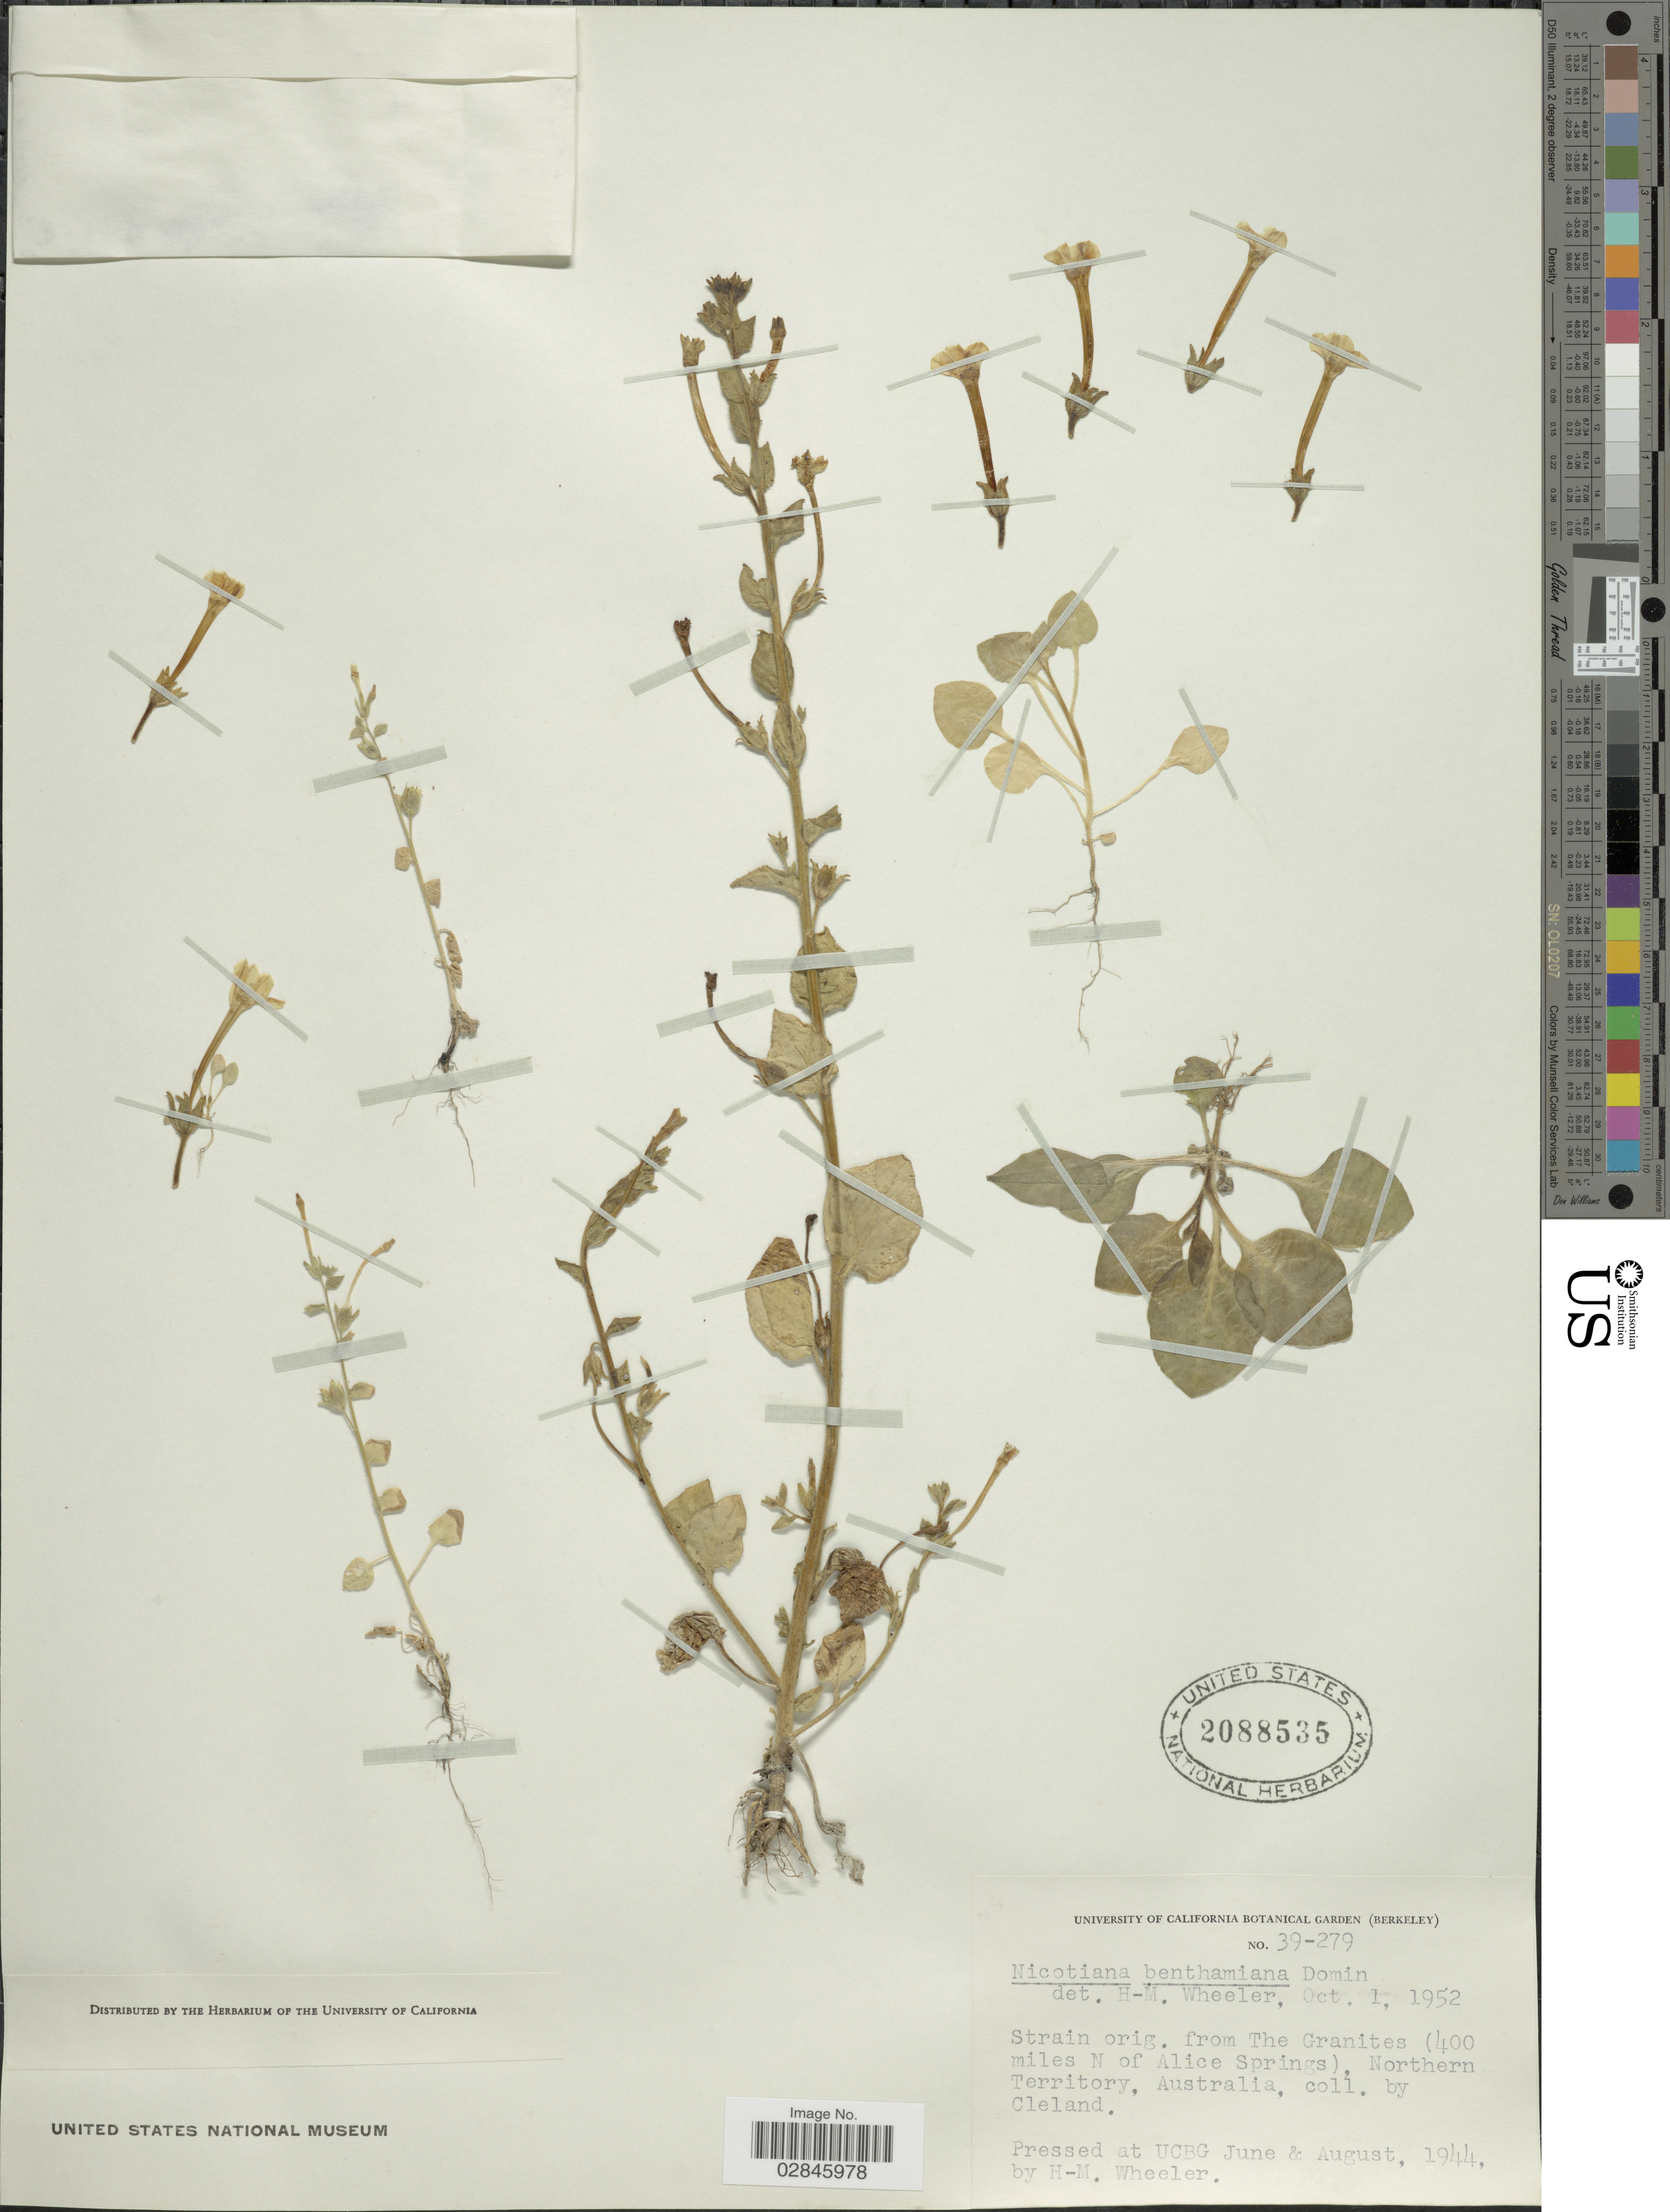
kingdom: Plantae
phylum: Tracheophyta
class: Magnoliopsida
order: Solanales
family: Solanaceae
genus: Nicotiana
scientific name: Nicotiana benthamiana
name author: Domin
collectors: E. Ware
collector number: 39-279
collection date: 1944-06/1944-08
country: United States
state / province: California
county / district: Alameda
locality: University of California Botanical Garden (Berkeley).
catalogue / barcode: US 2088535